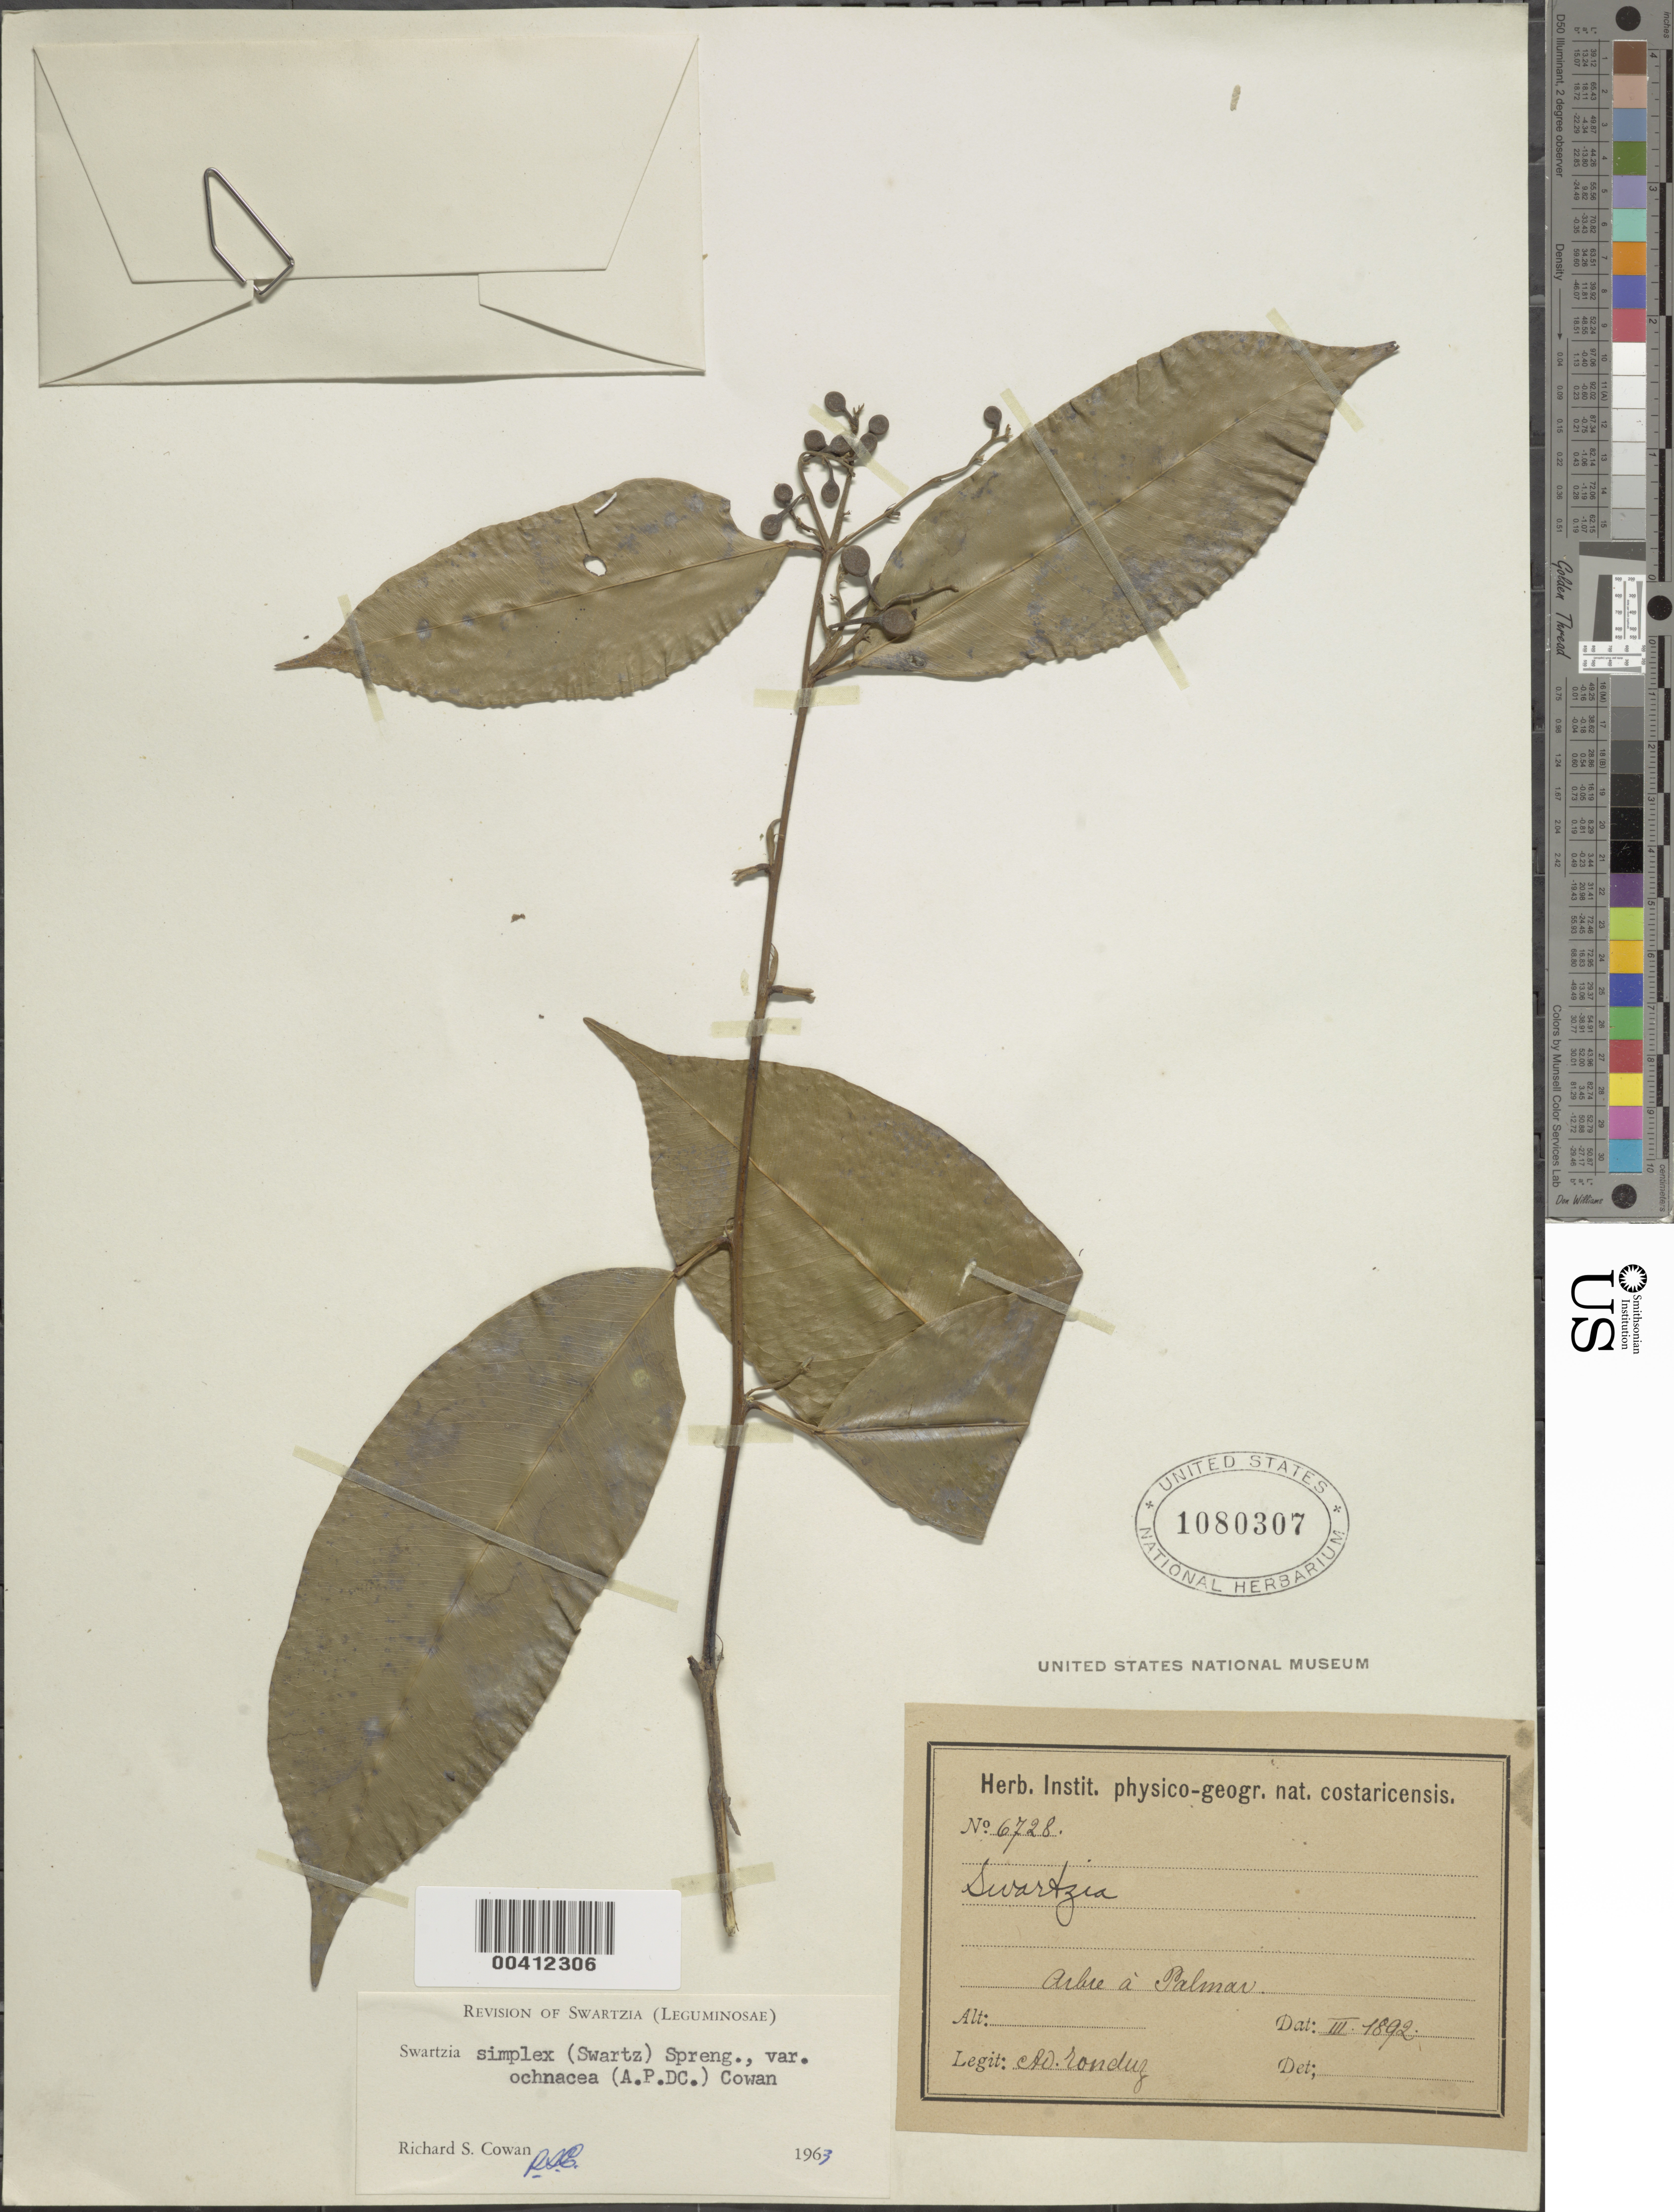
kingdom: Plantae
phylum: Tracheophyta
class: Magnoliopsida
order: Fabales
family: Fabaceae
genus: Swartzia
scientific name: Swartzia simplex var. ochnacea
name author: (DC.) R.S. Cowan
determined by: Cowan, R. S.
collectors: A. Tonduz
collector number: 6728 Herb. Nat. Cost.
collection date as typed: Mar 1892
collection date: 1892-03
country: Costa Rica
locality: Arbre a Palmar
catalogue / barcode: US 1080307